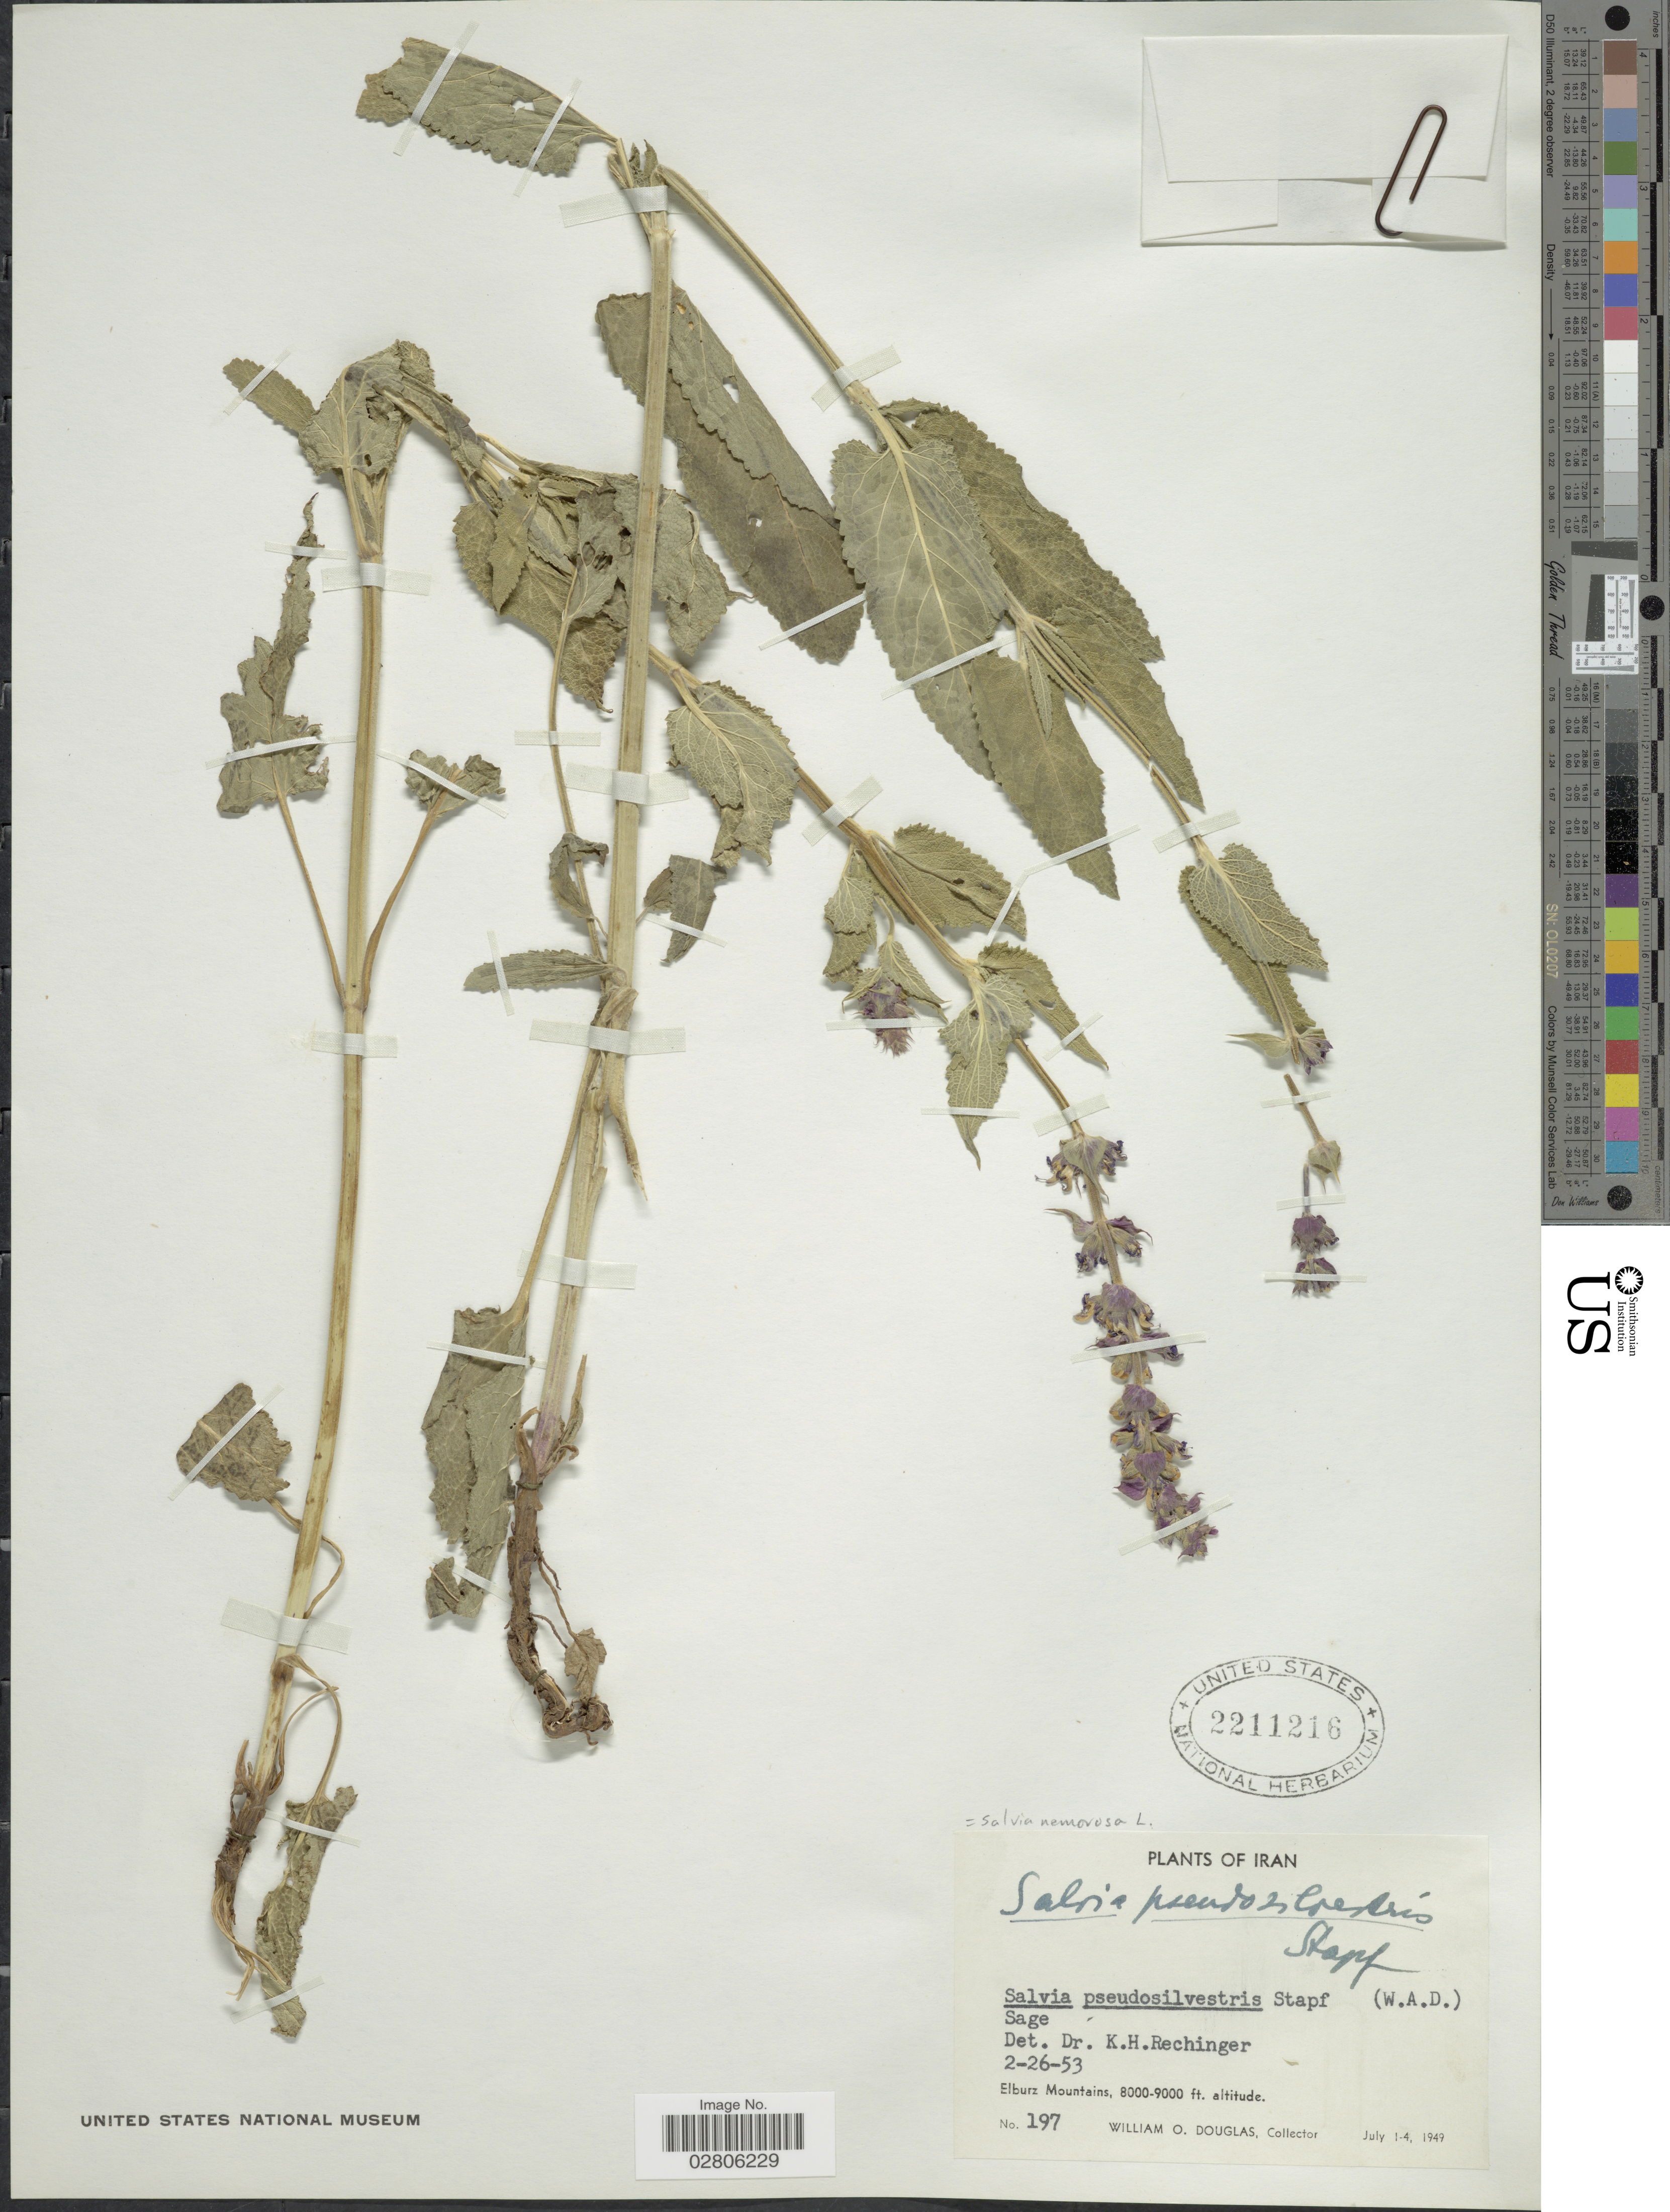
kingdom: Plantae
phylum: Tracheophyta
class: Magnoliopsida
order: Lamiales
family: Lamiaceae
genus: Salvia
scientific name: Salvia nemorosa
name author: L.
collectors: W. Douglas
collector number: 197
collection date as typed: Transcribed d/m/y: 26/2/53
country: Iran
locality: Elburz Mountains.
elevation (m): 2438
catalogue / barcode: US 2211216